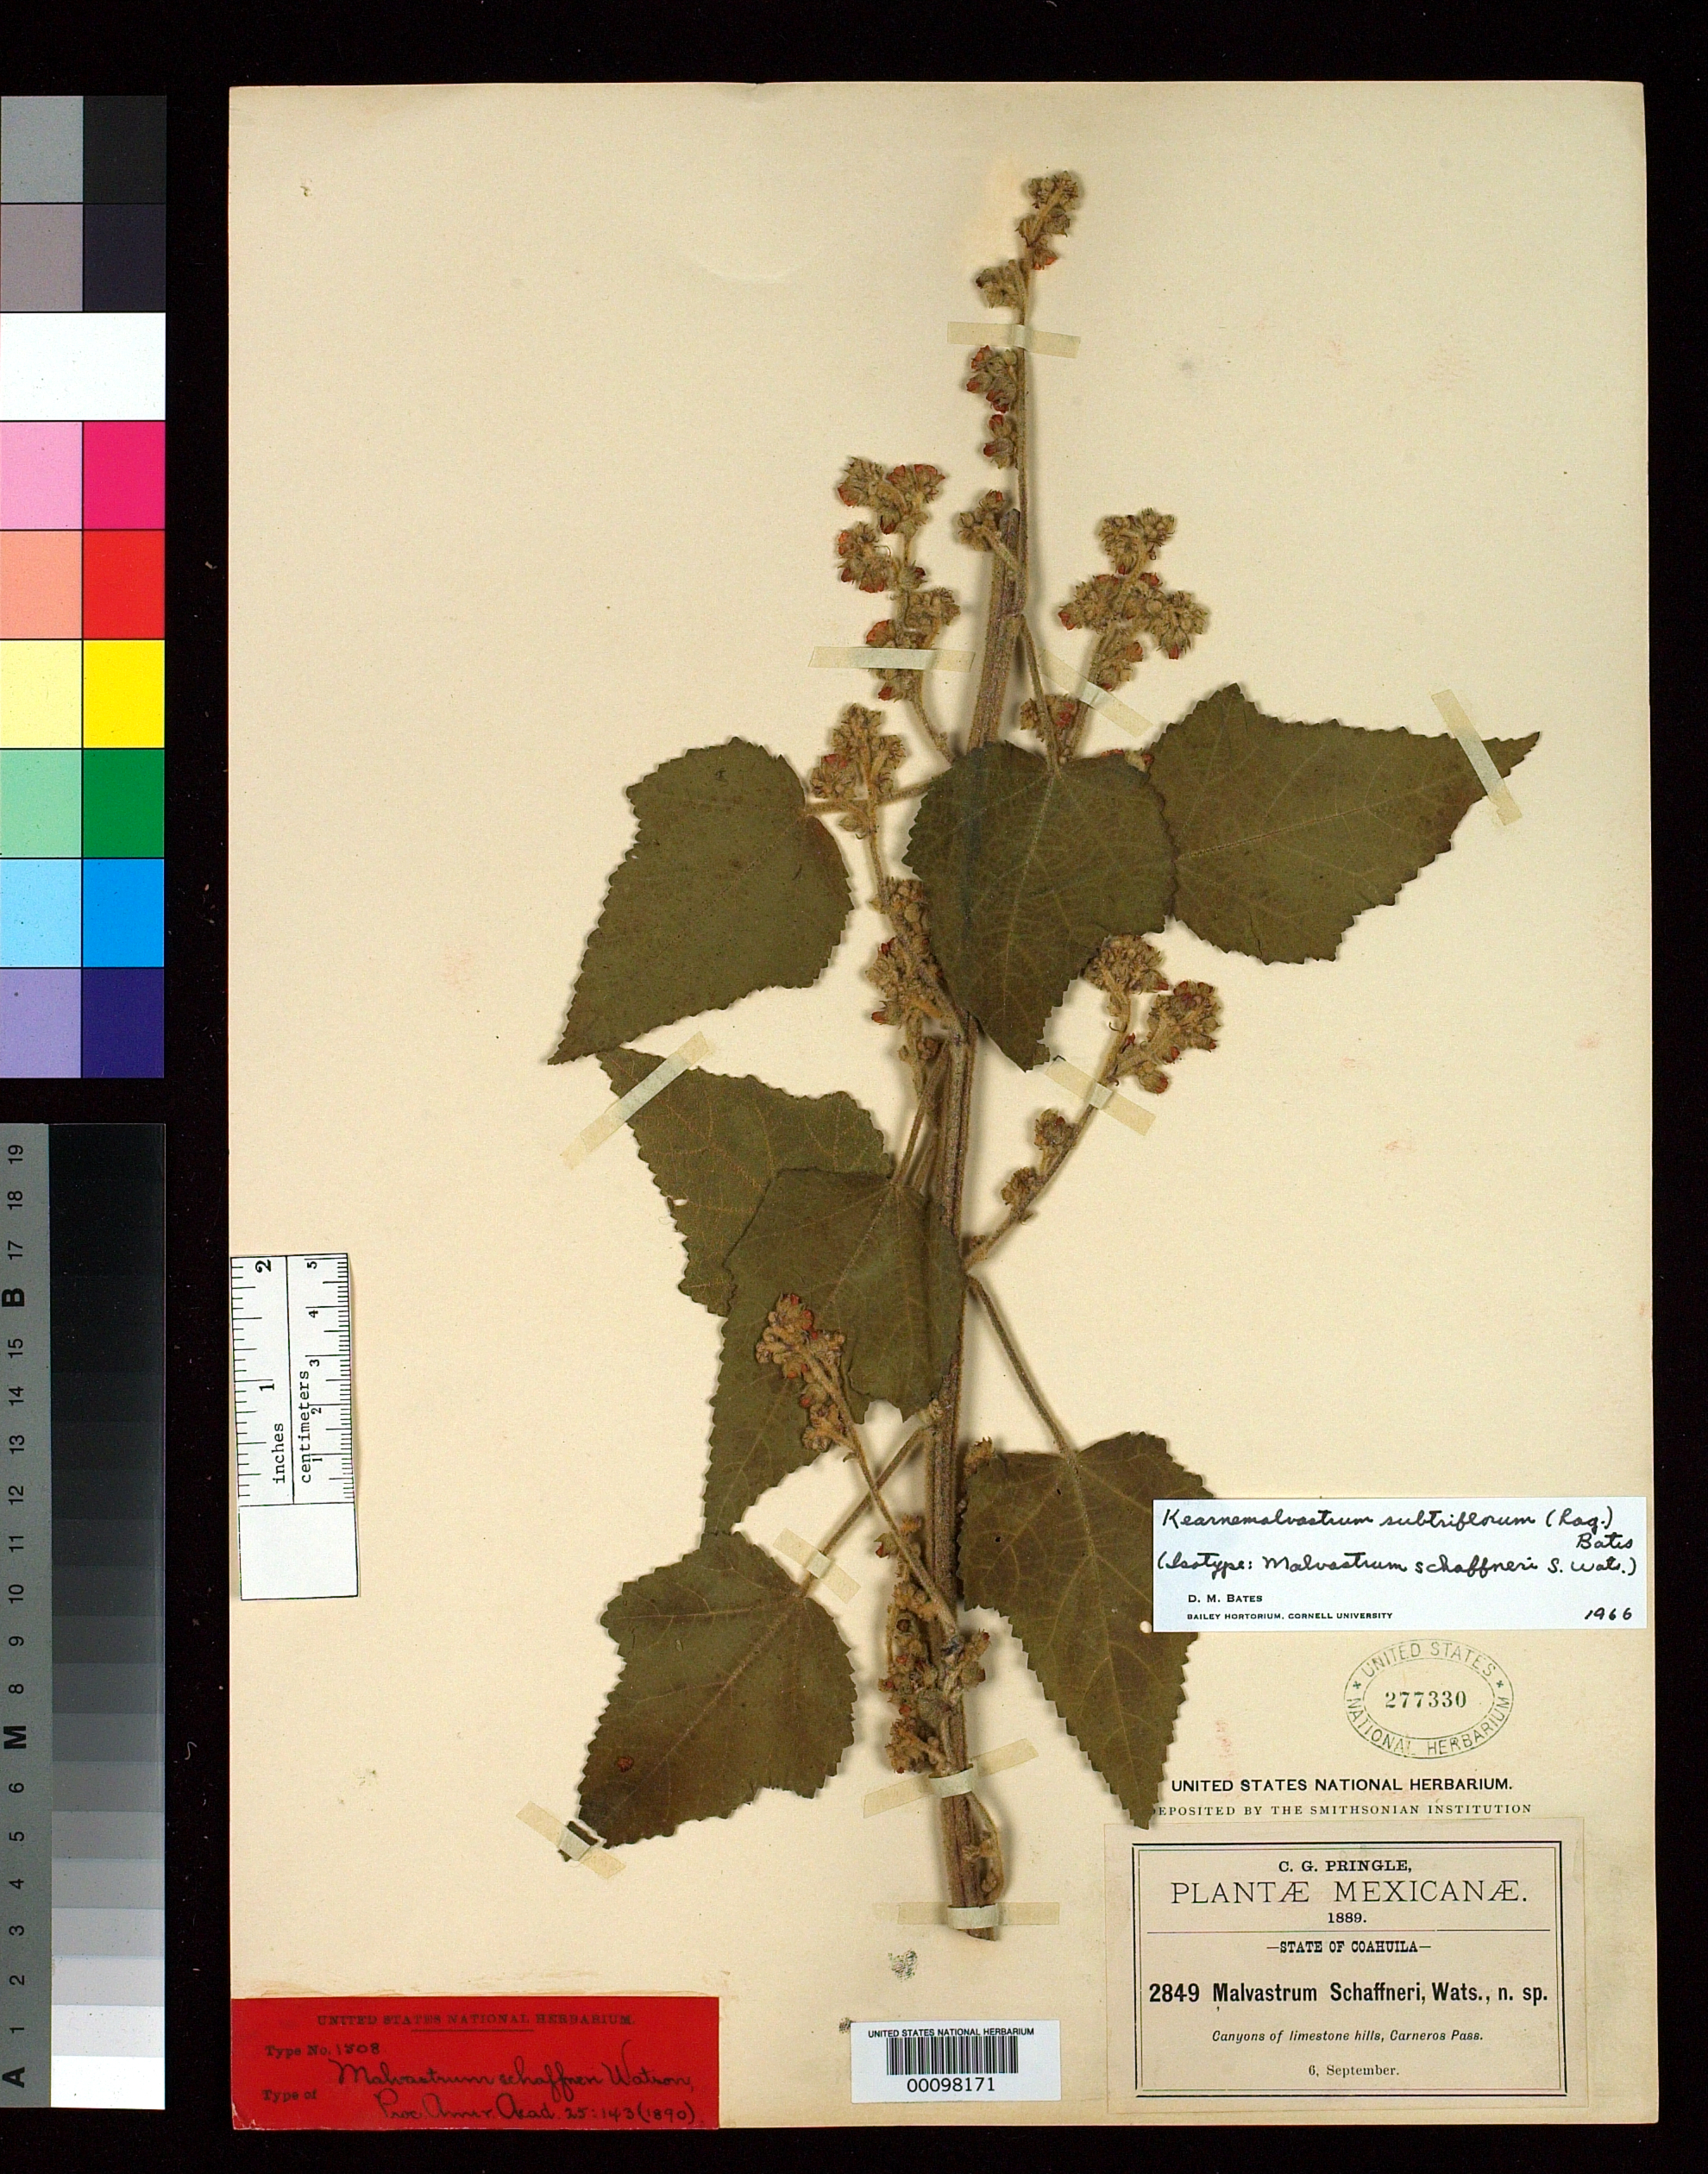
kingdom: Plantae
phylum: Tracheophyta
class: Magnoliopsida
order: Malvales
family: Malvaceae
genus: Malvastrum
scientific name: Malvastrum schaffneri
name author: S. Watson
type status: Isolectotype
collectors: C. G. Pringle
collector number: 2849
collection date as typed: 06 Sep 1889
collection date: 1889-09-06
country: Mexico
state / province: Coahuila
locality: Canyons of Limestone Hills, Carnero Pass.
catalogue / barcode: US 277330